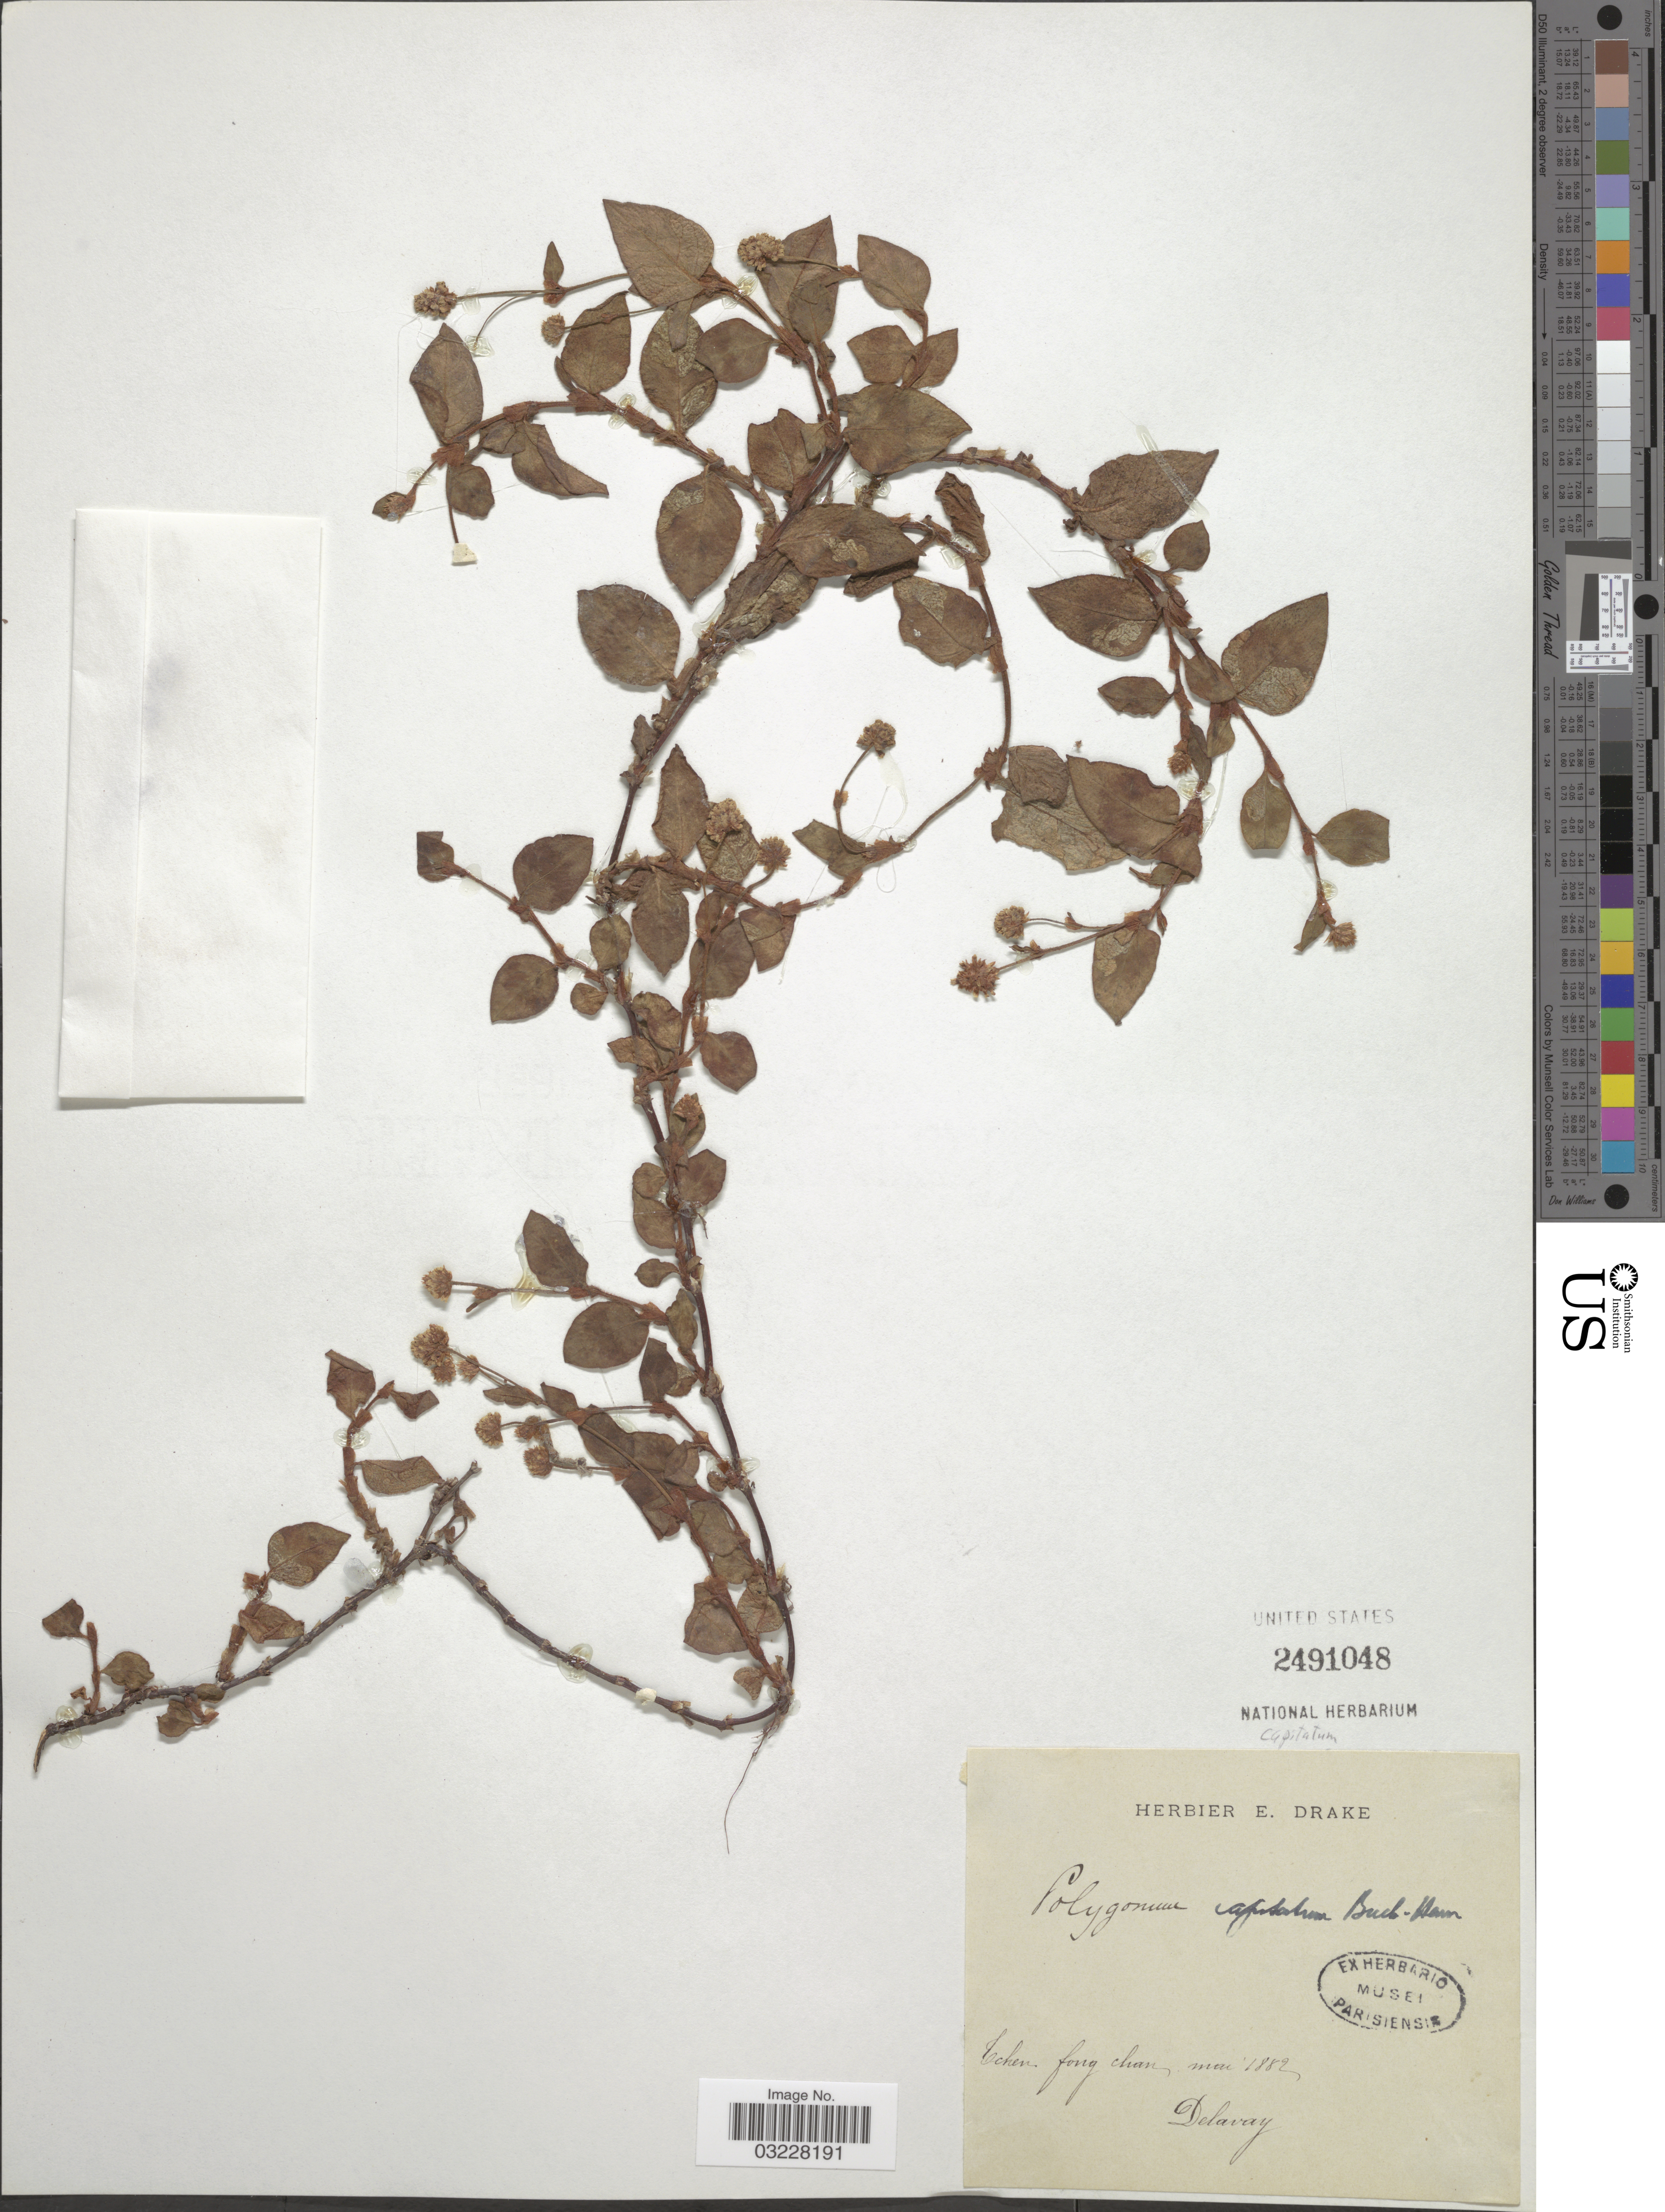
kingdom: Plantae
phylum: Tracheophyta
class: Magnoliopsida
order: Caryophyllales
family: Polygonaceae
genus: Polygonum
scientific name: Polygonum capitatum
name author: Buch.-Ham. ex D. Don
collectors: Delavay, --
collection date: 1882-05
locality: Tchen fong chan.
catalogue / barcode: US 2491048